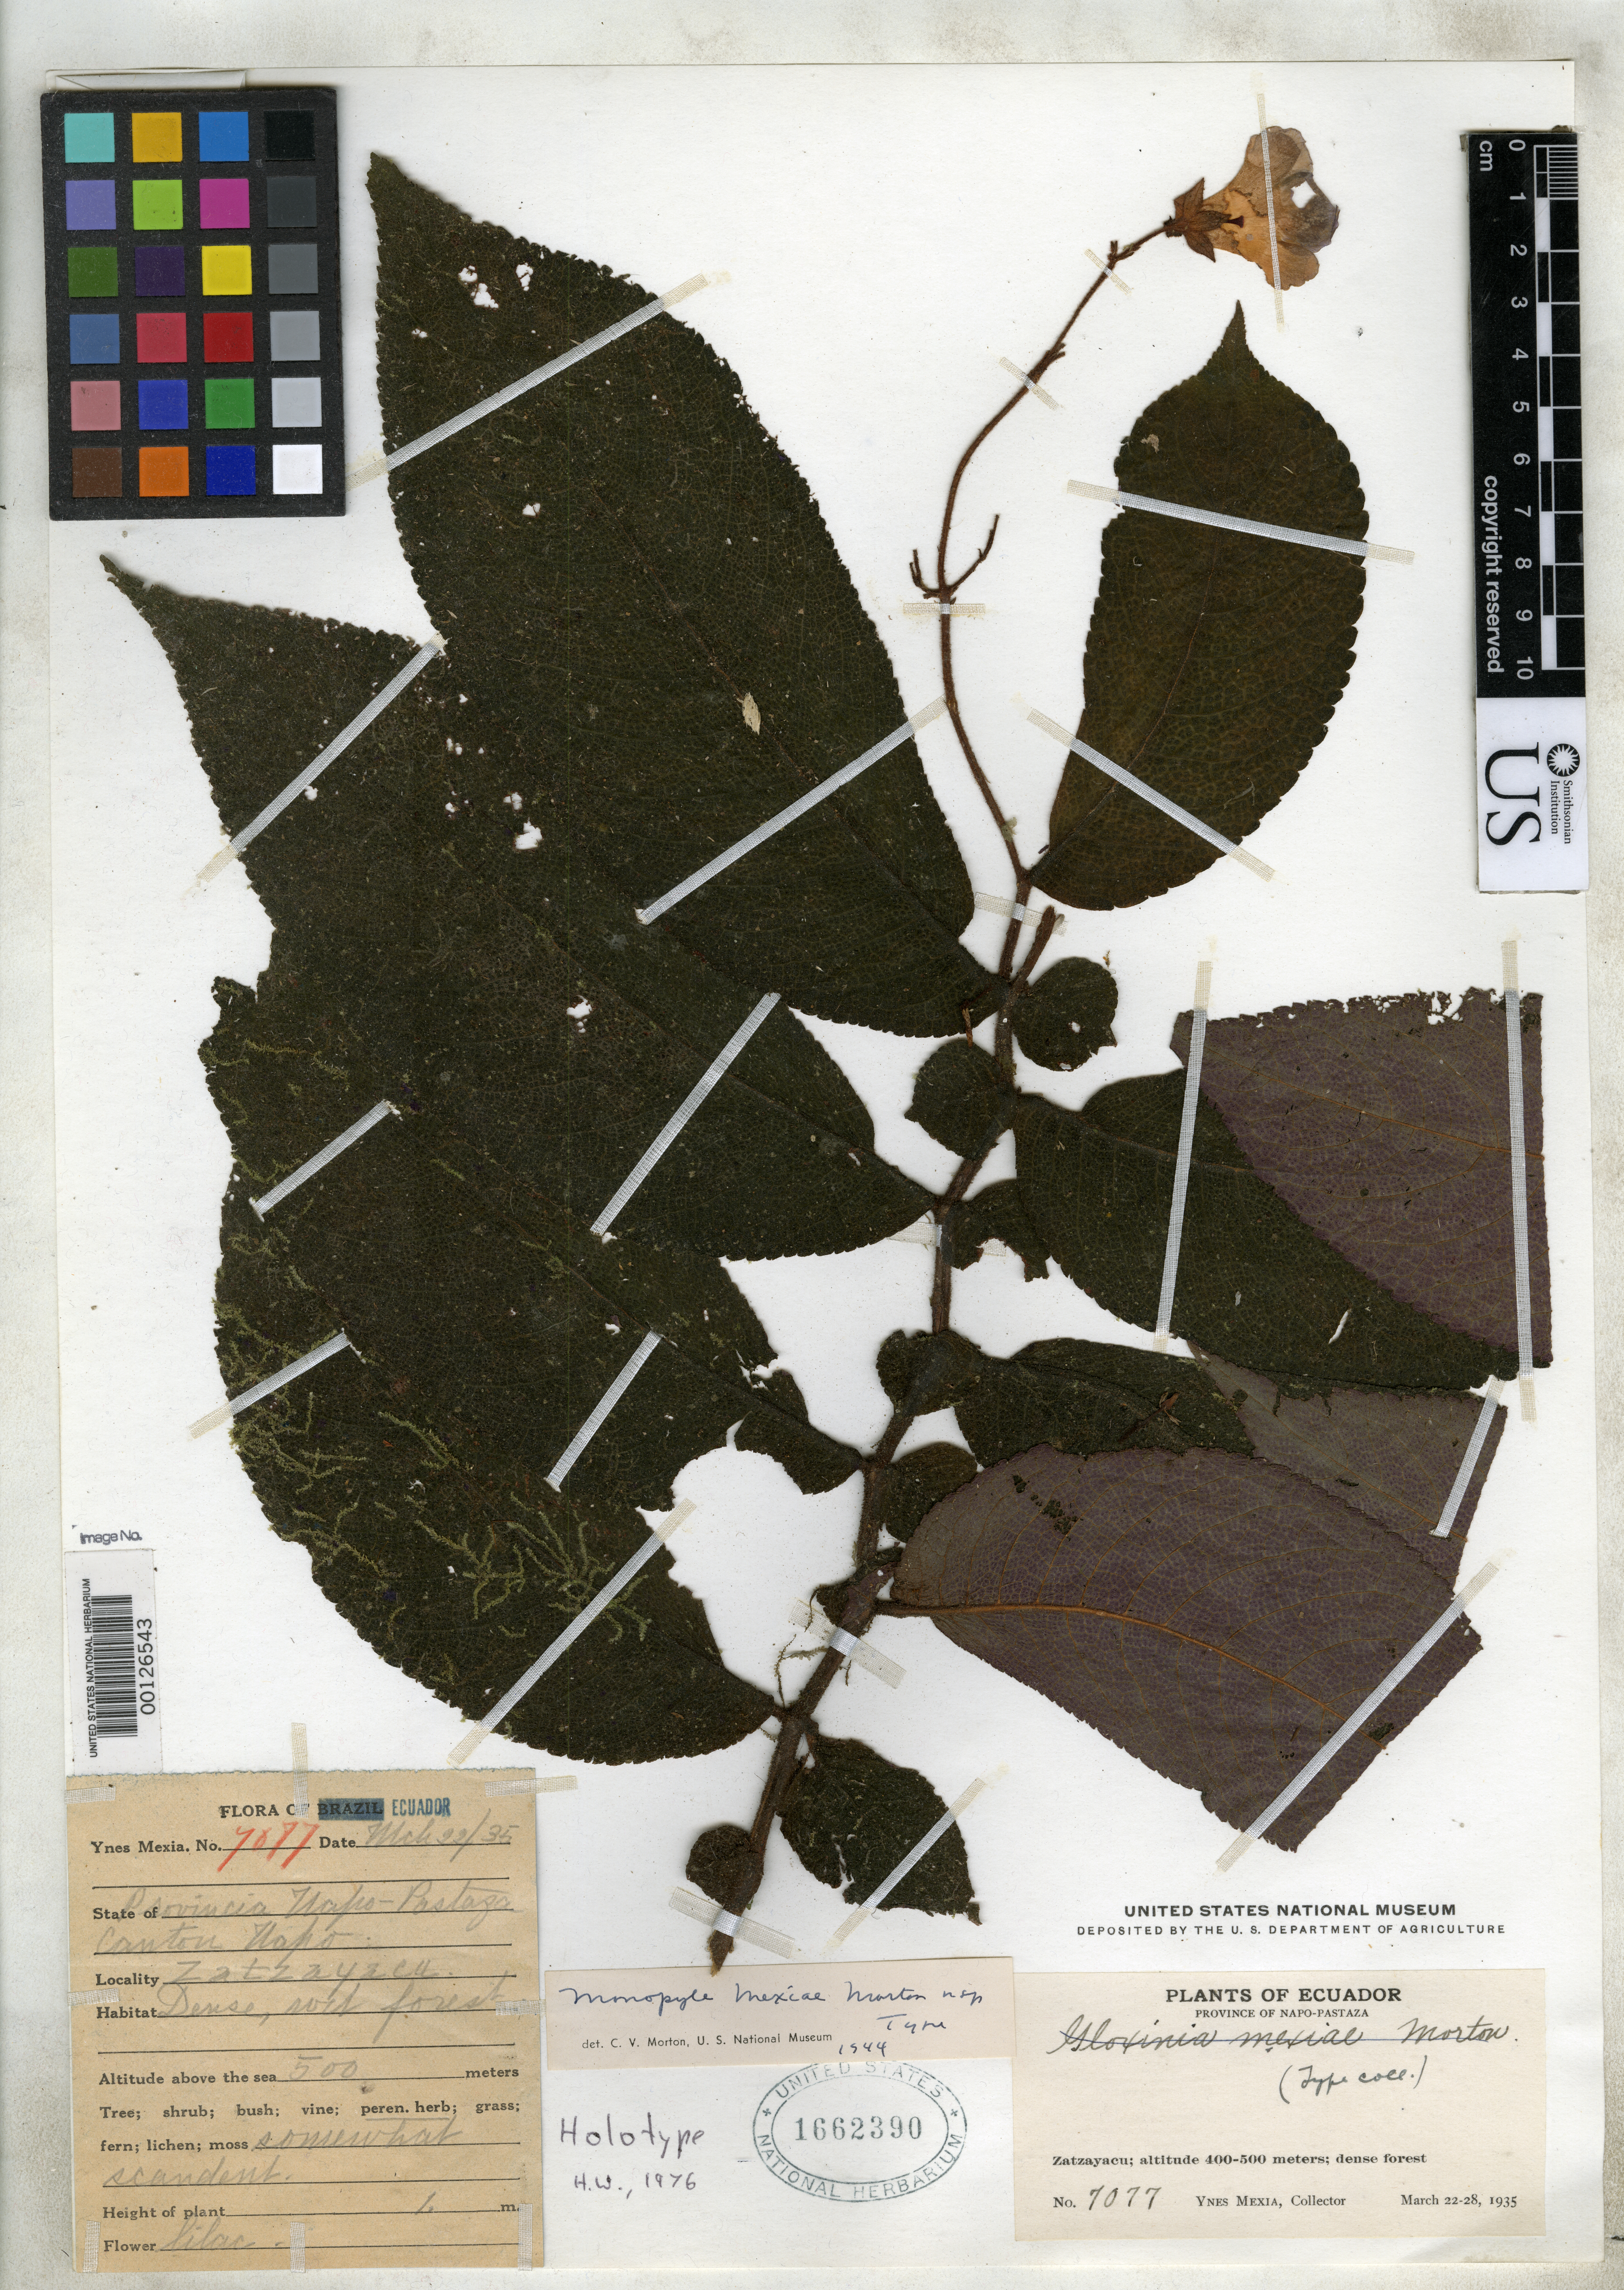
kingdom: Plantae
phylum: Tracheophyta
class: Magnoliopsida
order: Lamiales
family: Gesneriaceae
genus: Monopyle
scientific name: Monopyle mexiae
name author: C.V. Morton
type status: Holotype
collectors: Y. Mexia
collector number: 7077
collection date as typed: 22 Mar 1935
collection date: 1935-03-22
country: Ecuador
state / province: Napo / Pastaza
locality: Canton Napo, Zatzayacu.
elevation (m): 500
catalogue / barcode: US 1662390